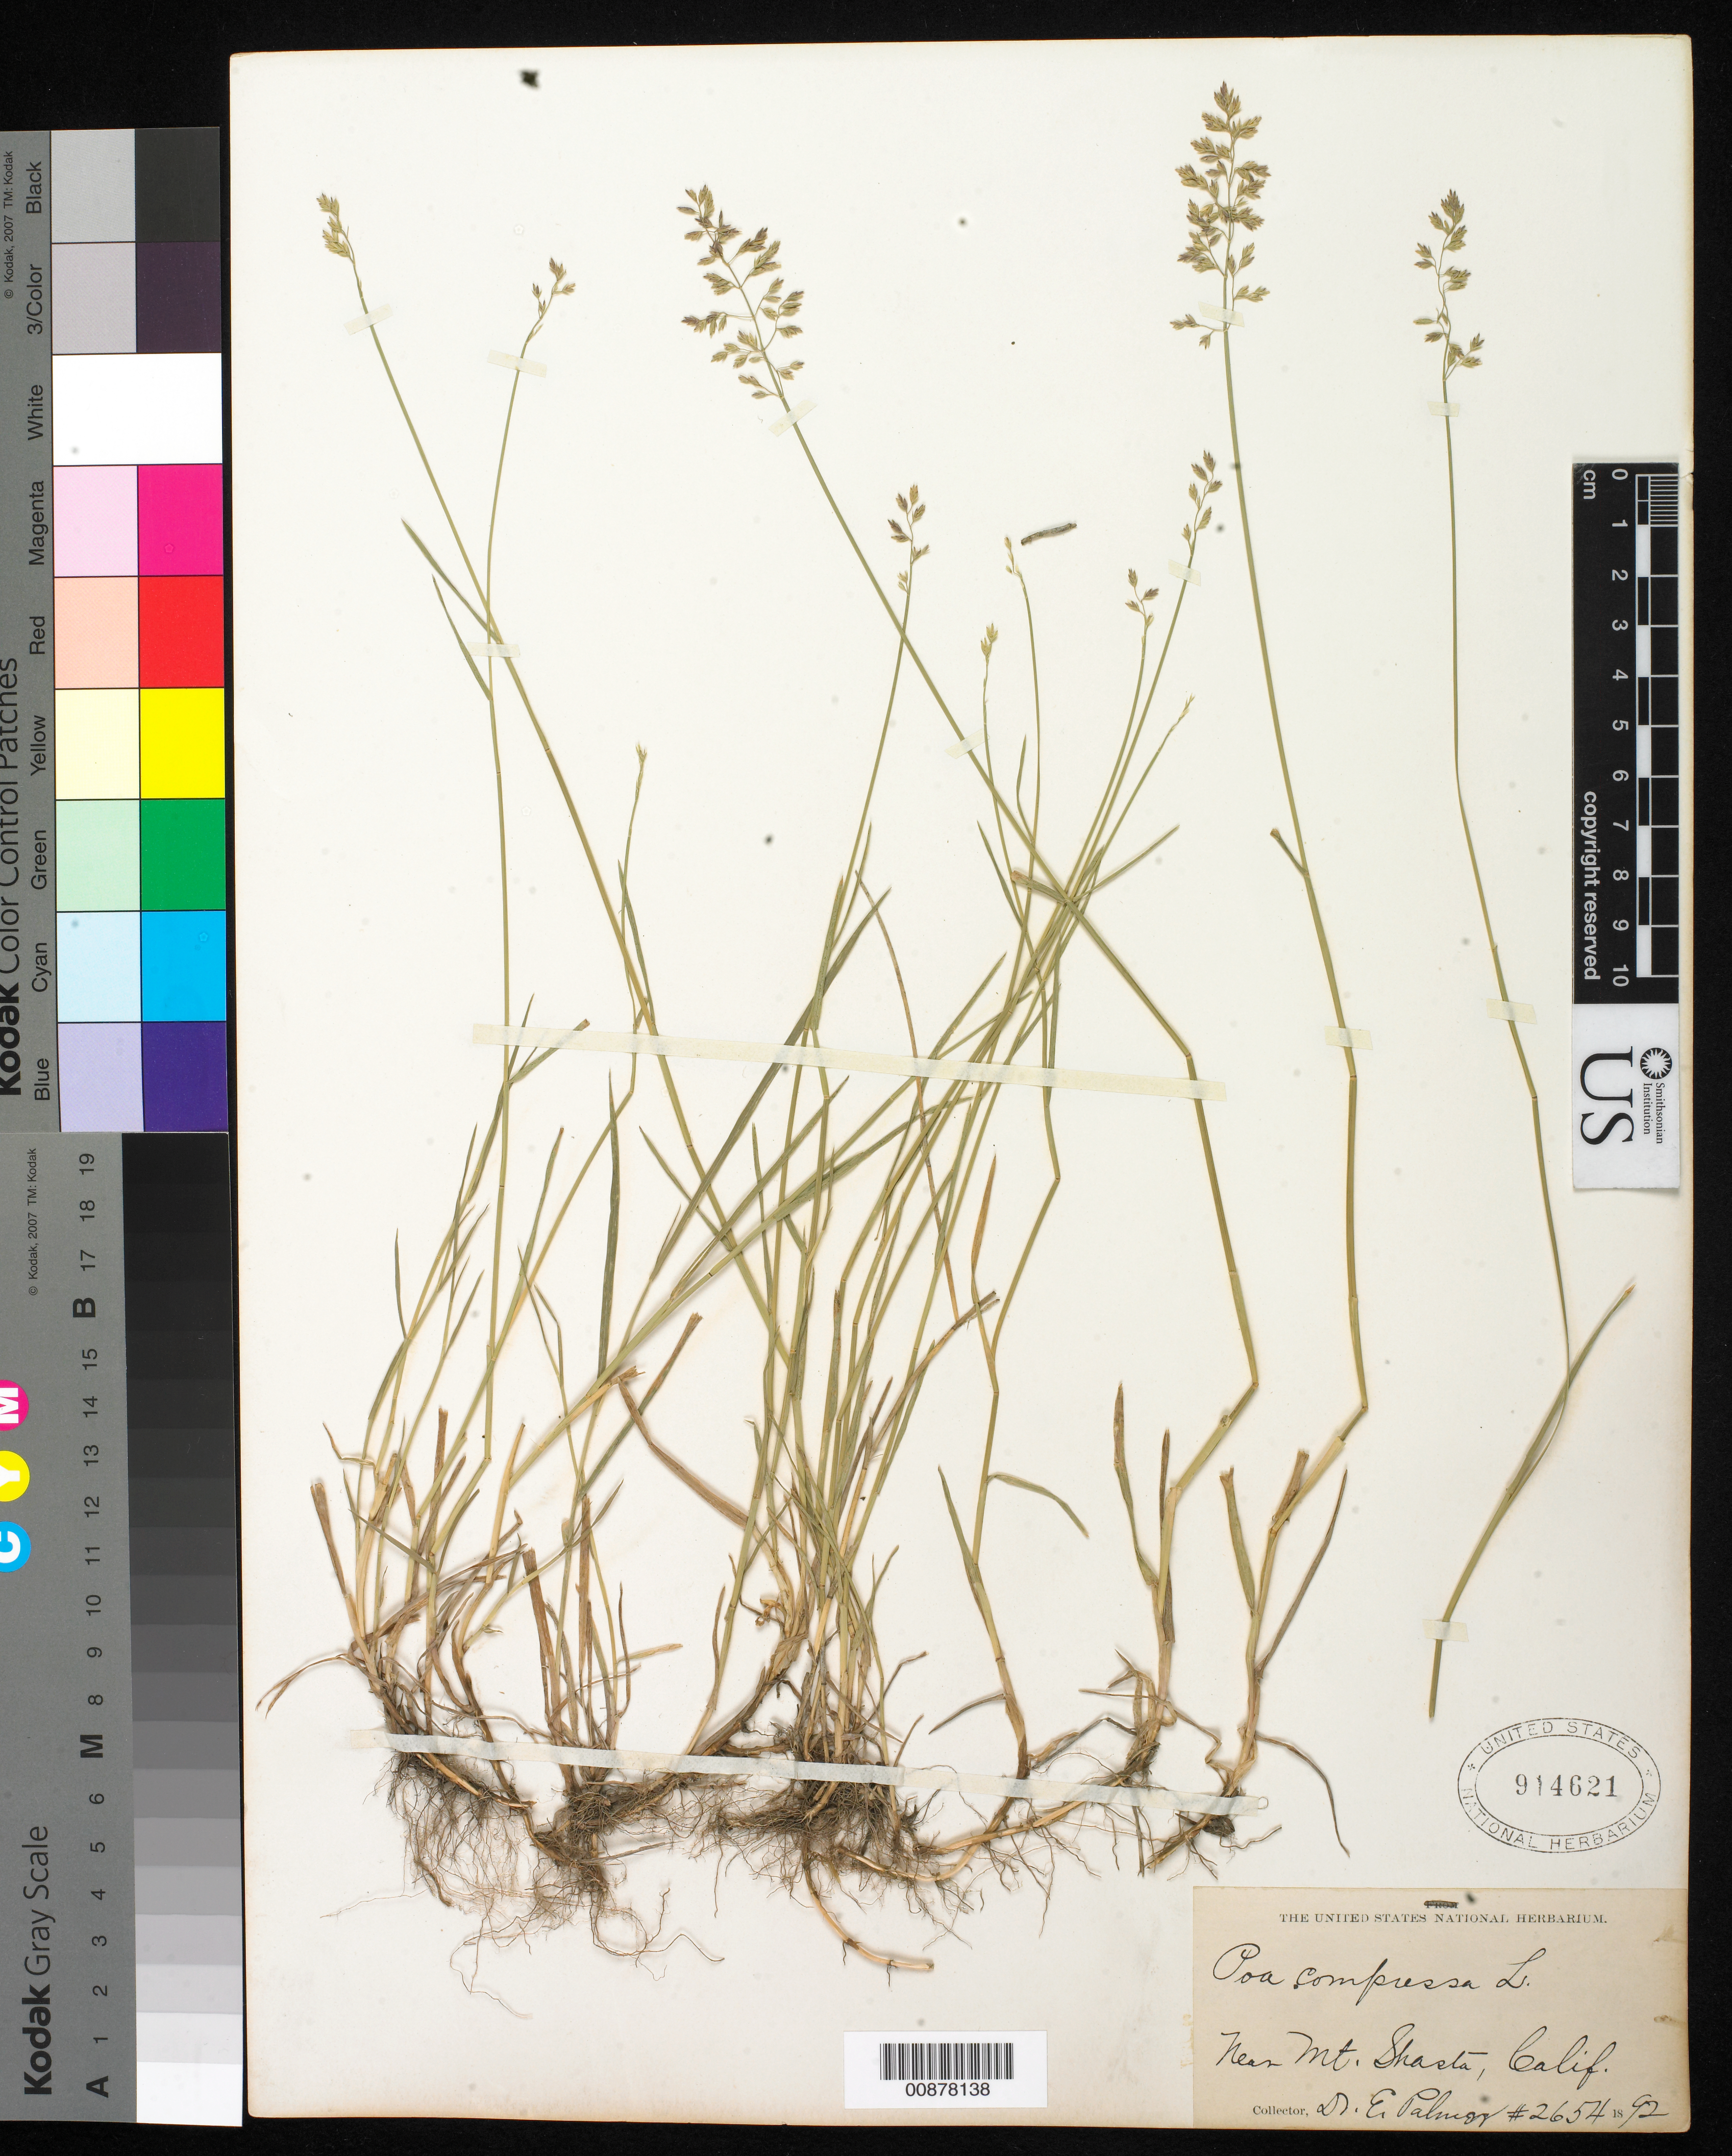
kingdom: Plantae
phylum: Tracheophyta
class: Liliopsida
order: Poales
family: Poaceae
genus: Poa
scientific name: Poa compressa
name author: L.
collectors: E. Palmer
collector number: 2654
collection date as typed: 1892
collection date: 1892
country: United States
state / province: California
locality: Near Mt. Shasta, California.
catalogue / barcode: US 914621